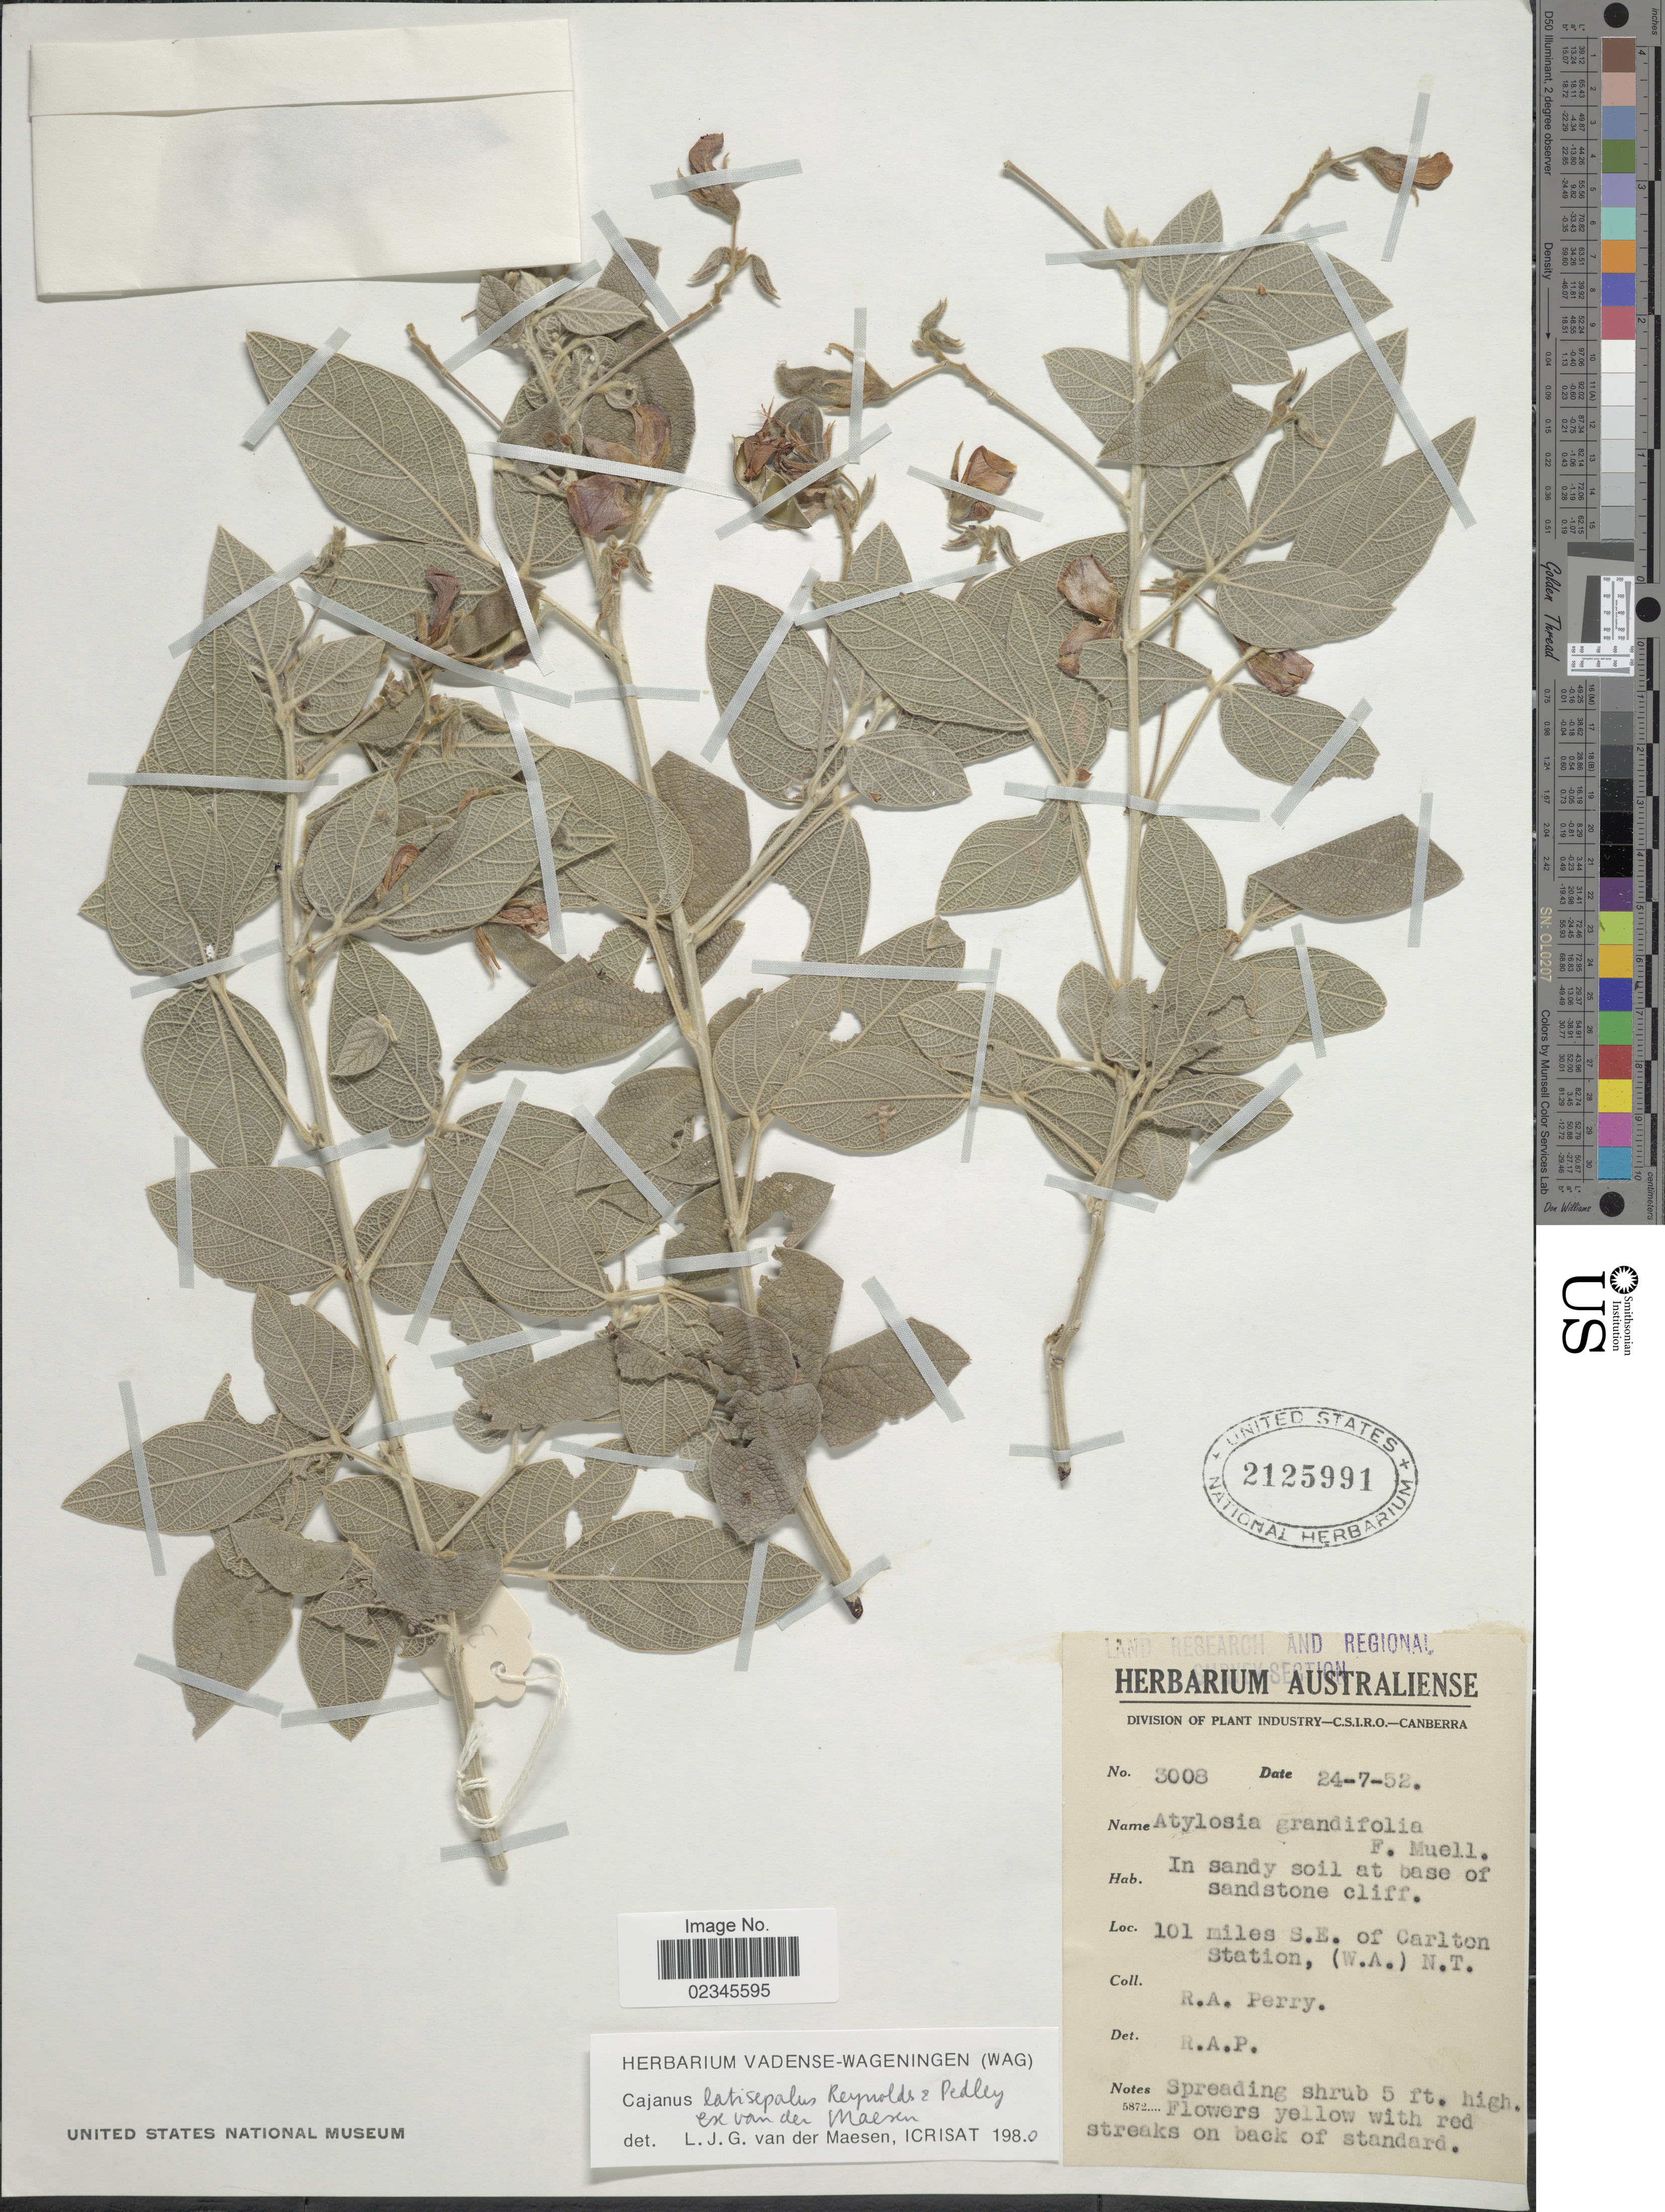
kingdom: Plantae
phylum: Tracheophyta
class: Magnoliopsida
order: Fabales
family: Fabaceae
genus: Cajanus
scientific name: Cajanus latisepalus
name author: (S. T. Reynolds & Pedley) Maesen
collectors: Perry, R. A.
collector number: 3008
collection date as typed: Transcribed d/m/y: 24/7/52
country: Australia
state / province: Northern Territory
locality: Northern Australia. 101 miles S.E. of Carlton Station (W.A.), N. T.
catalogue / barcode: US 2125991